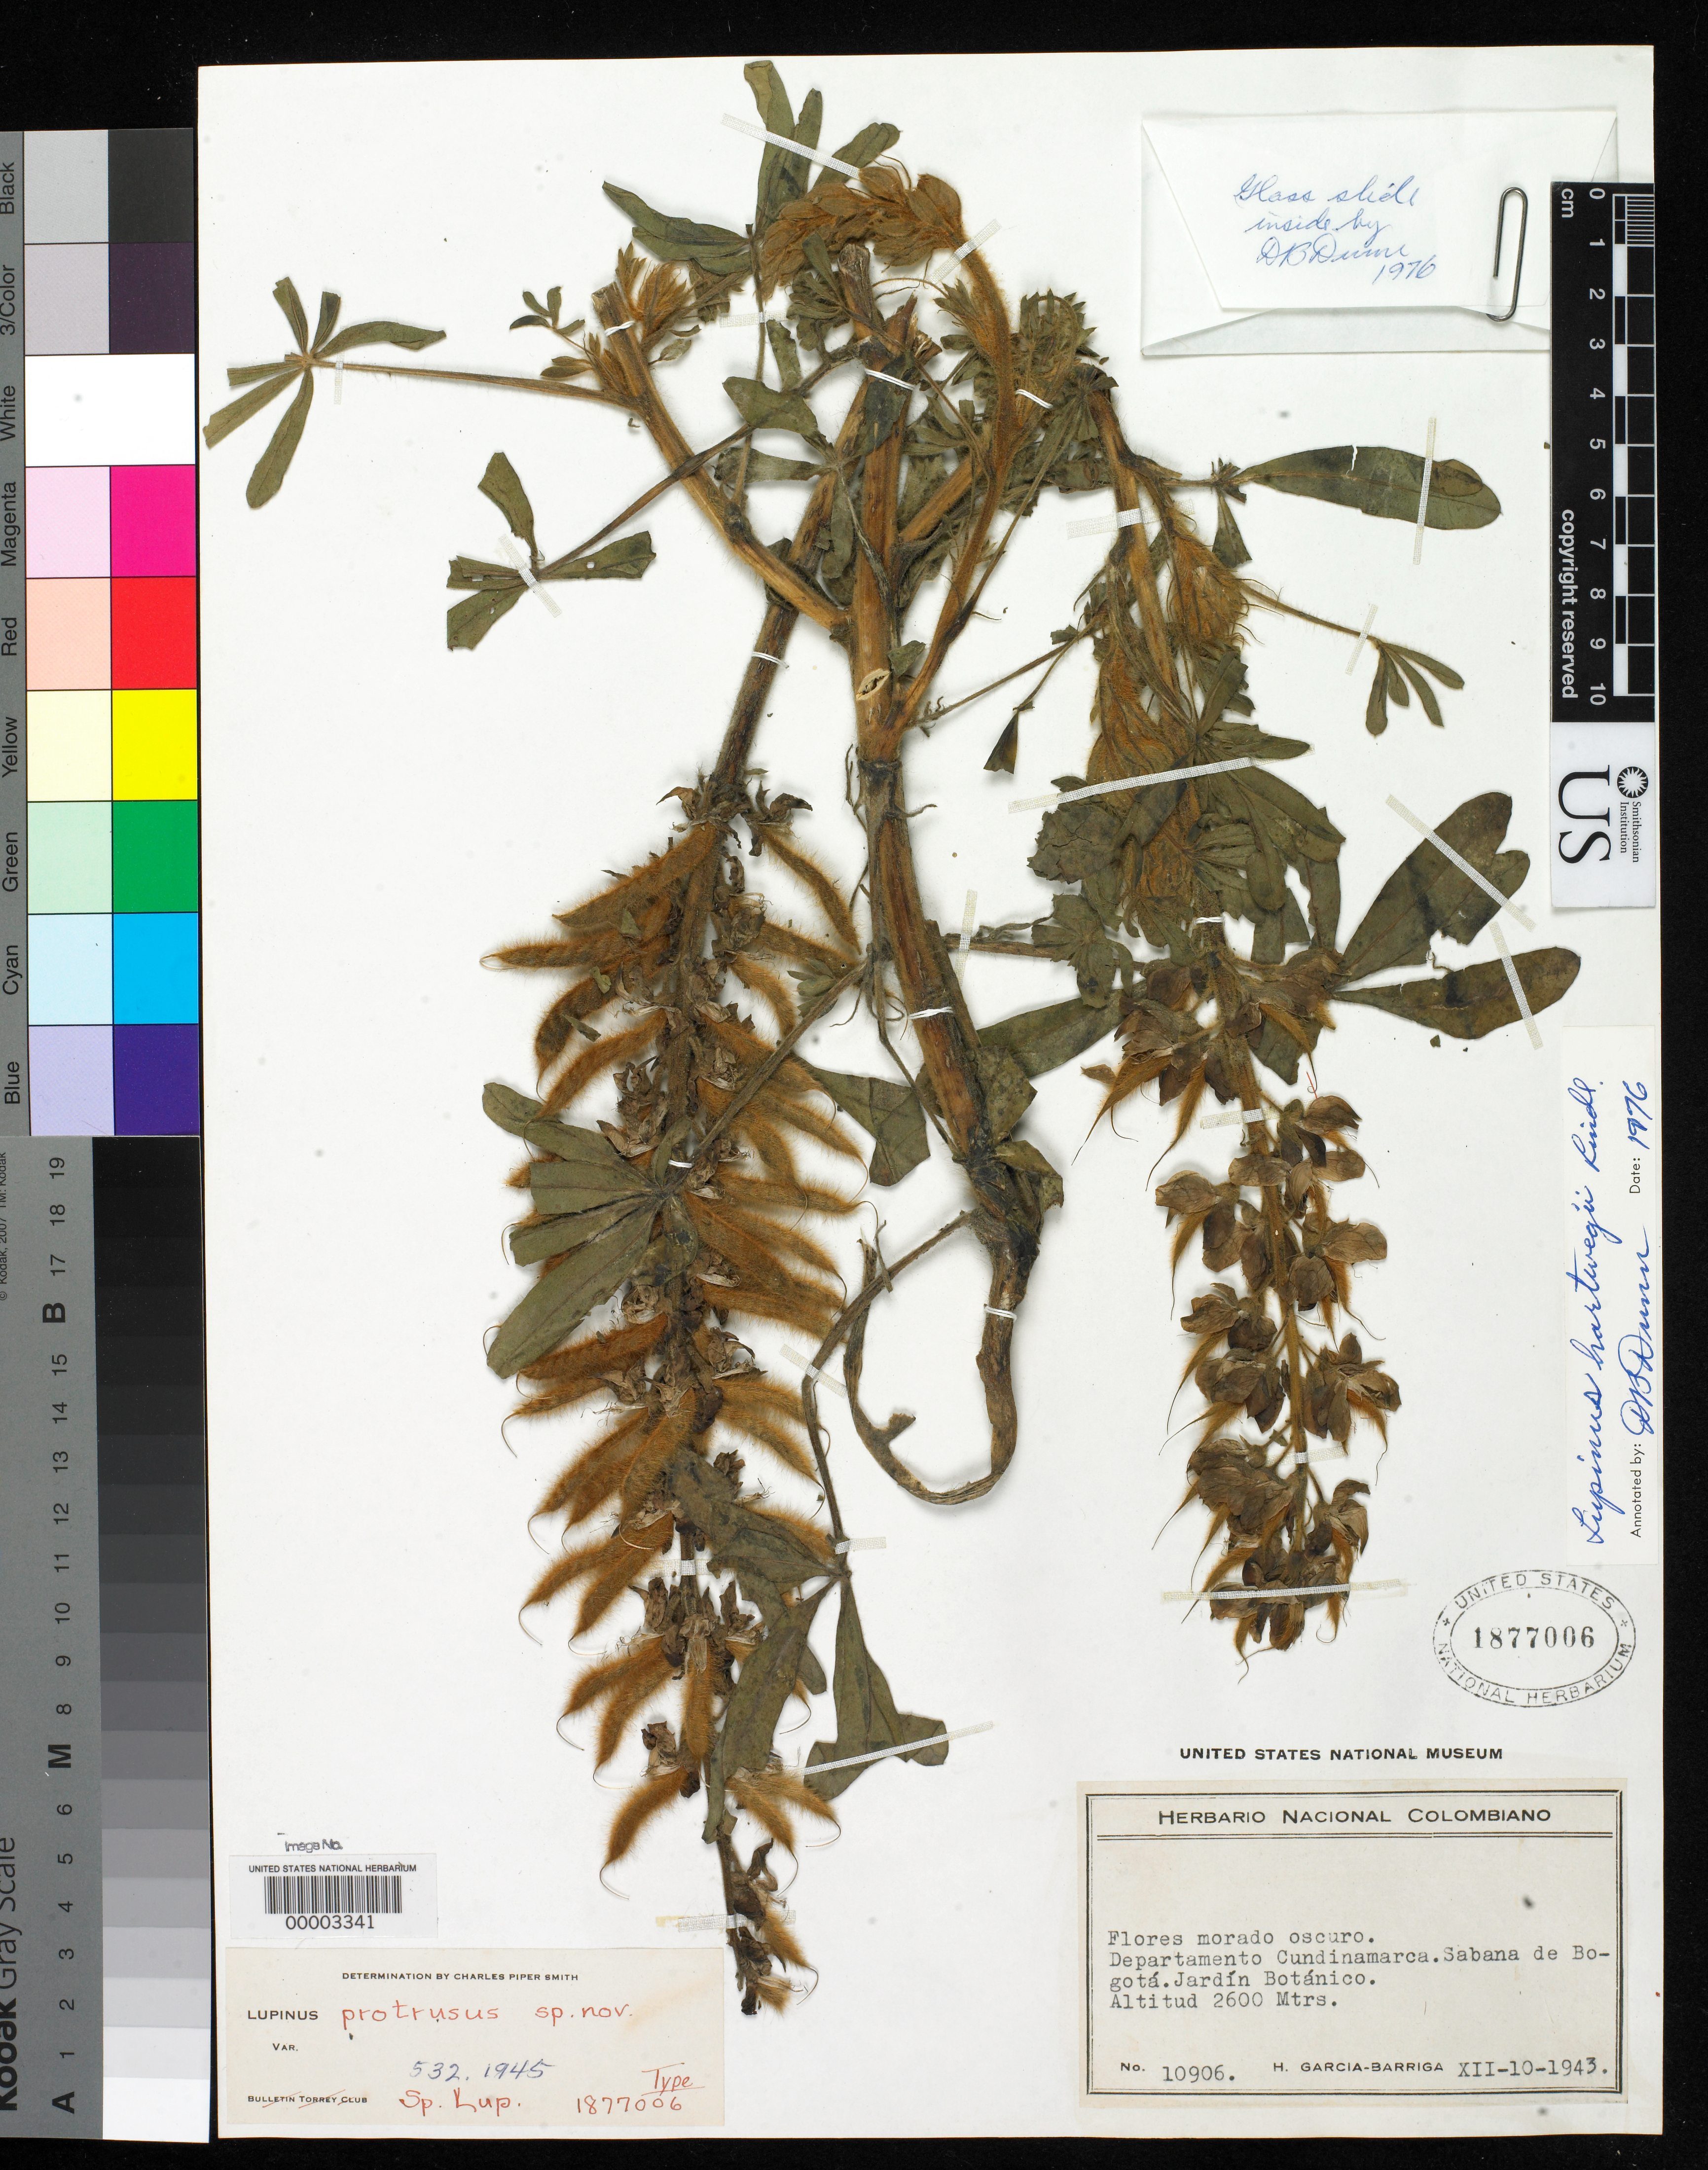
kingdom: Plantae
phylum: Tracheophyta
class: Magnoliopsida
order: Fabales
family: Fabaceae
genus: Lupinus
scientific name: Lupinus protrusus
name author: C.P. Sm.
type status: Holotype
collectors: H. García Barriga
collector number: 10906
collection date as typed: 10 Dec 1943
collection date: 1943-12-10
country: Colombia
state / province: Cundinamarca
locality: Sabana de Bogota, Jardin Botanica.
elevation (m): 2600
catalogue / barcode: US 1877006